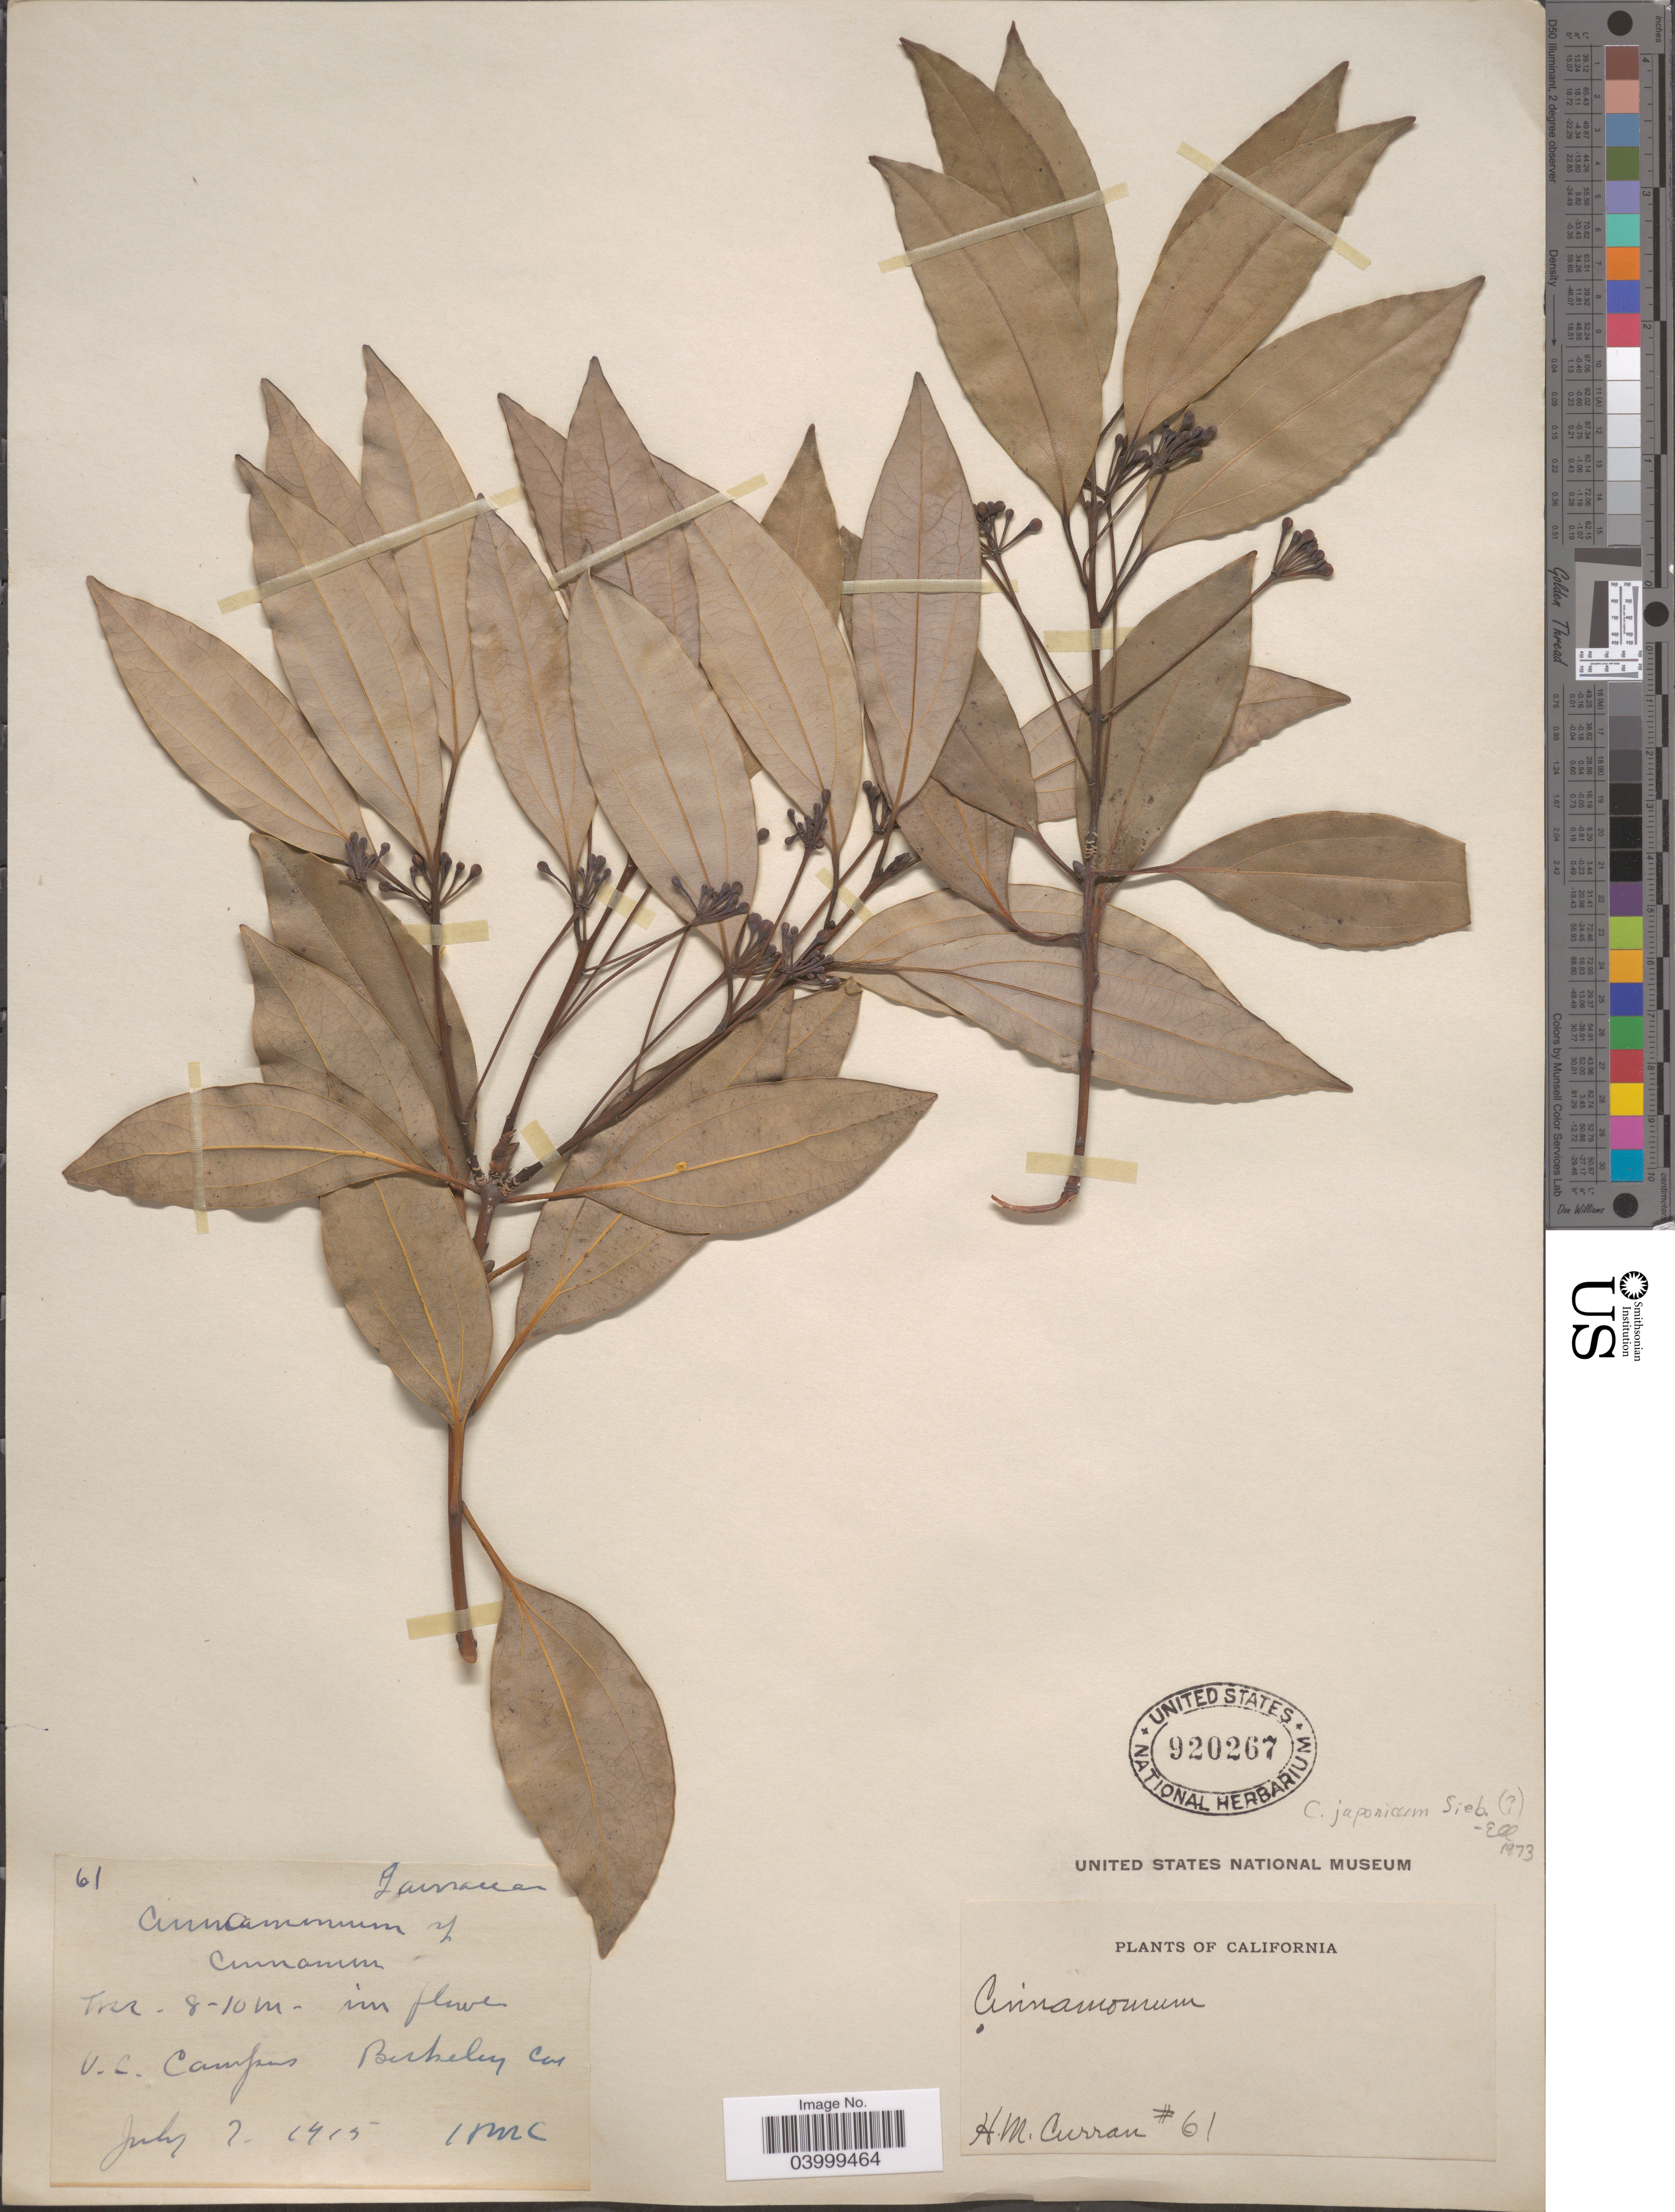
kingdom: Plantae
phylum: Tracheophyta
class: Magnoliopsida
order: Laurales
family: Lauraceae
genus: Cinnamomum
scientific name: Cinnamomum sp.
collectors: H. M. Curran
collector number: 61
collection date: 1915-07-07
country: United States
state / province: California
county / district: Alameda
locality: VC. Campus. Berkeley Co.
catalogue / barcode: US 920267